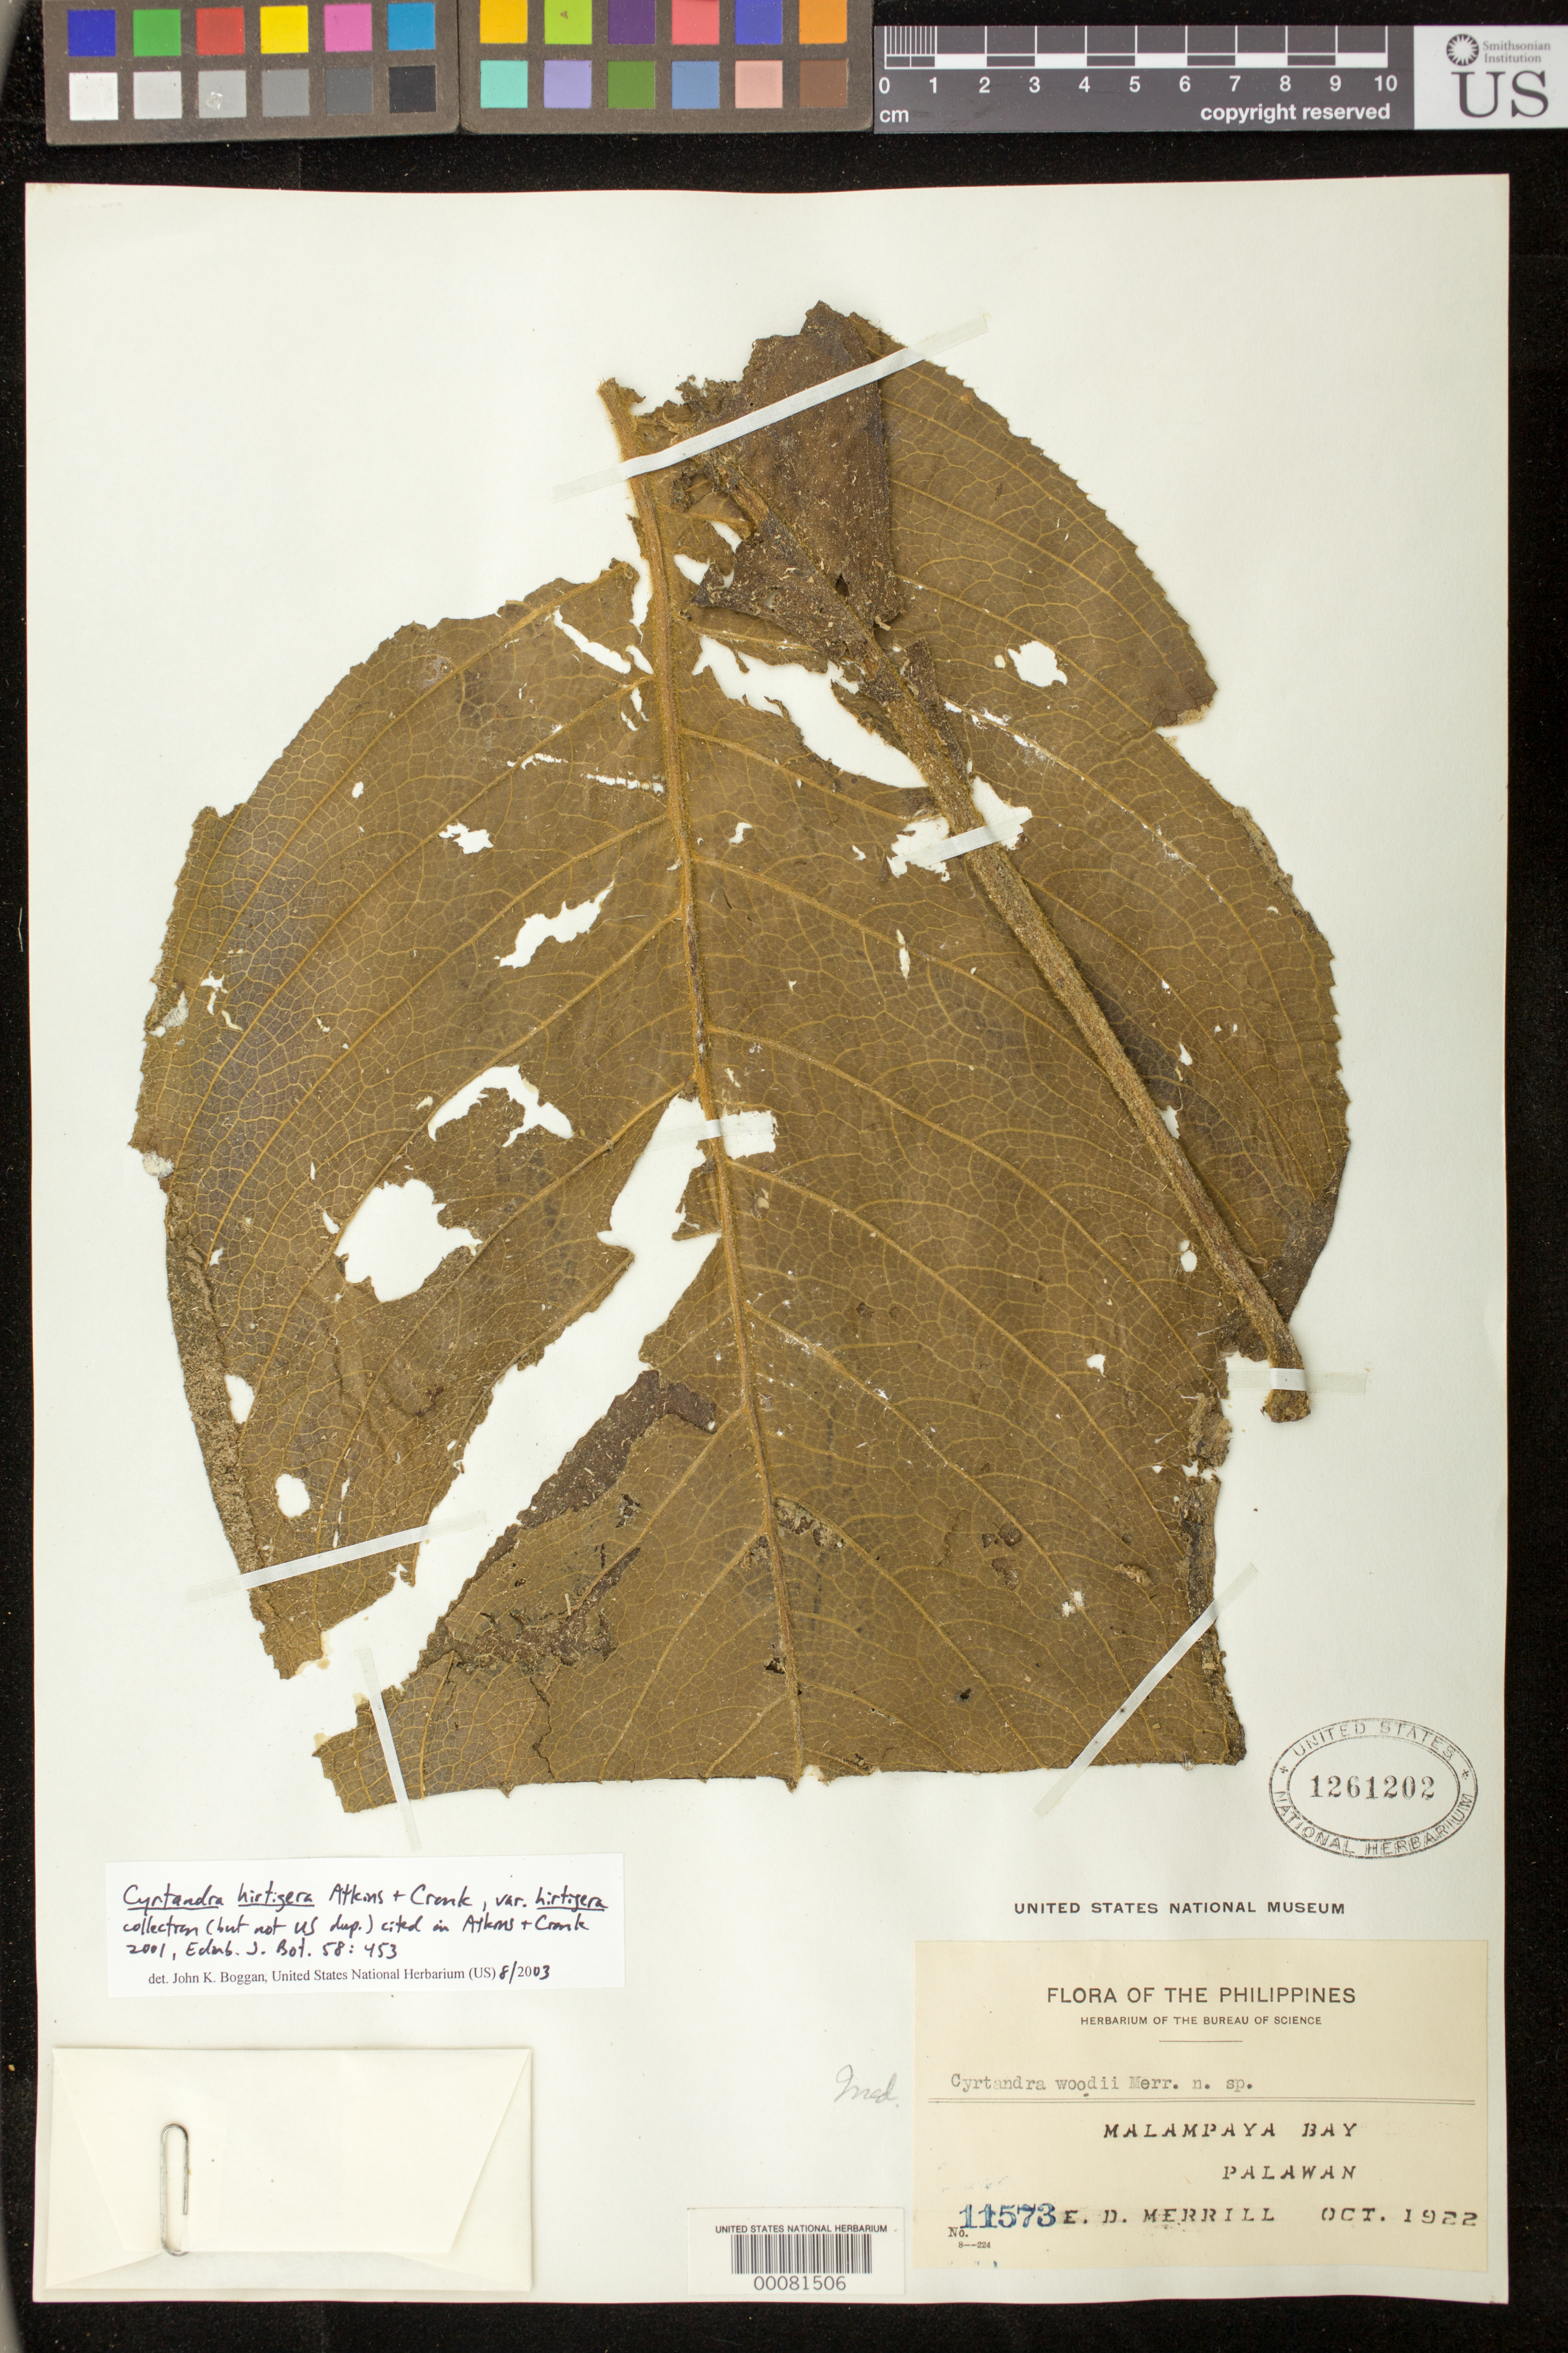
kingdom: Plantae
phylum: Tracheophyta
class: Magnoliopsida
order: Lamiales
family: Gesneriaceae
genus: Cyrtandra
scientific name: Cyrtandra hirtigera var. hirtigera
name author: H.J. Atkins & Cronk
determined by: Atkins, --; Cronk, --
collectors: E. D. Merrill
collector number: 11573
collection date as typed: Oct 1922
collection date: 1922-10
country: Philippines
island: Palawan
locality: Malampaya Bay, Palawan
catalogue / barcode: US 1261202